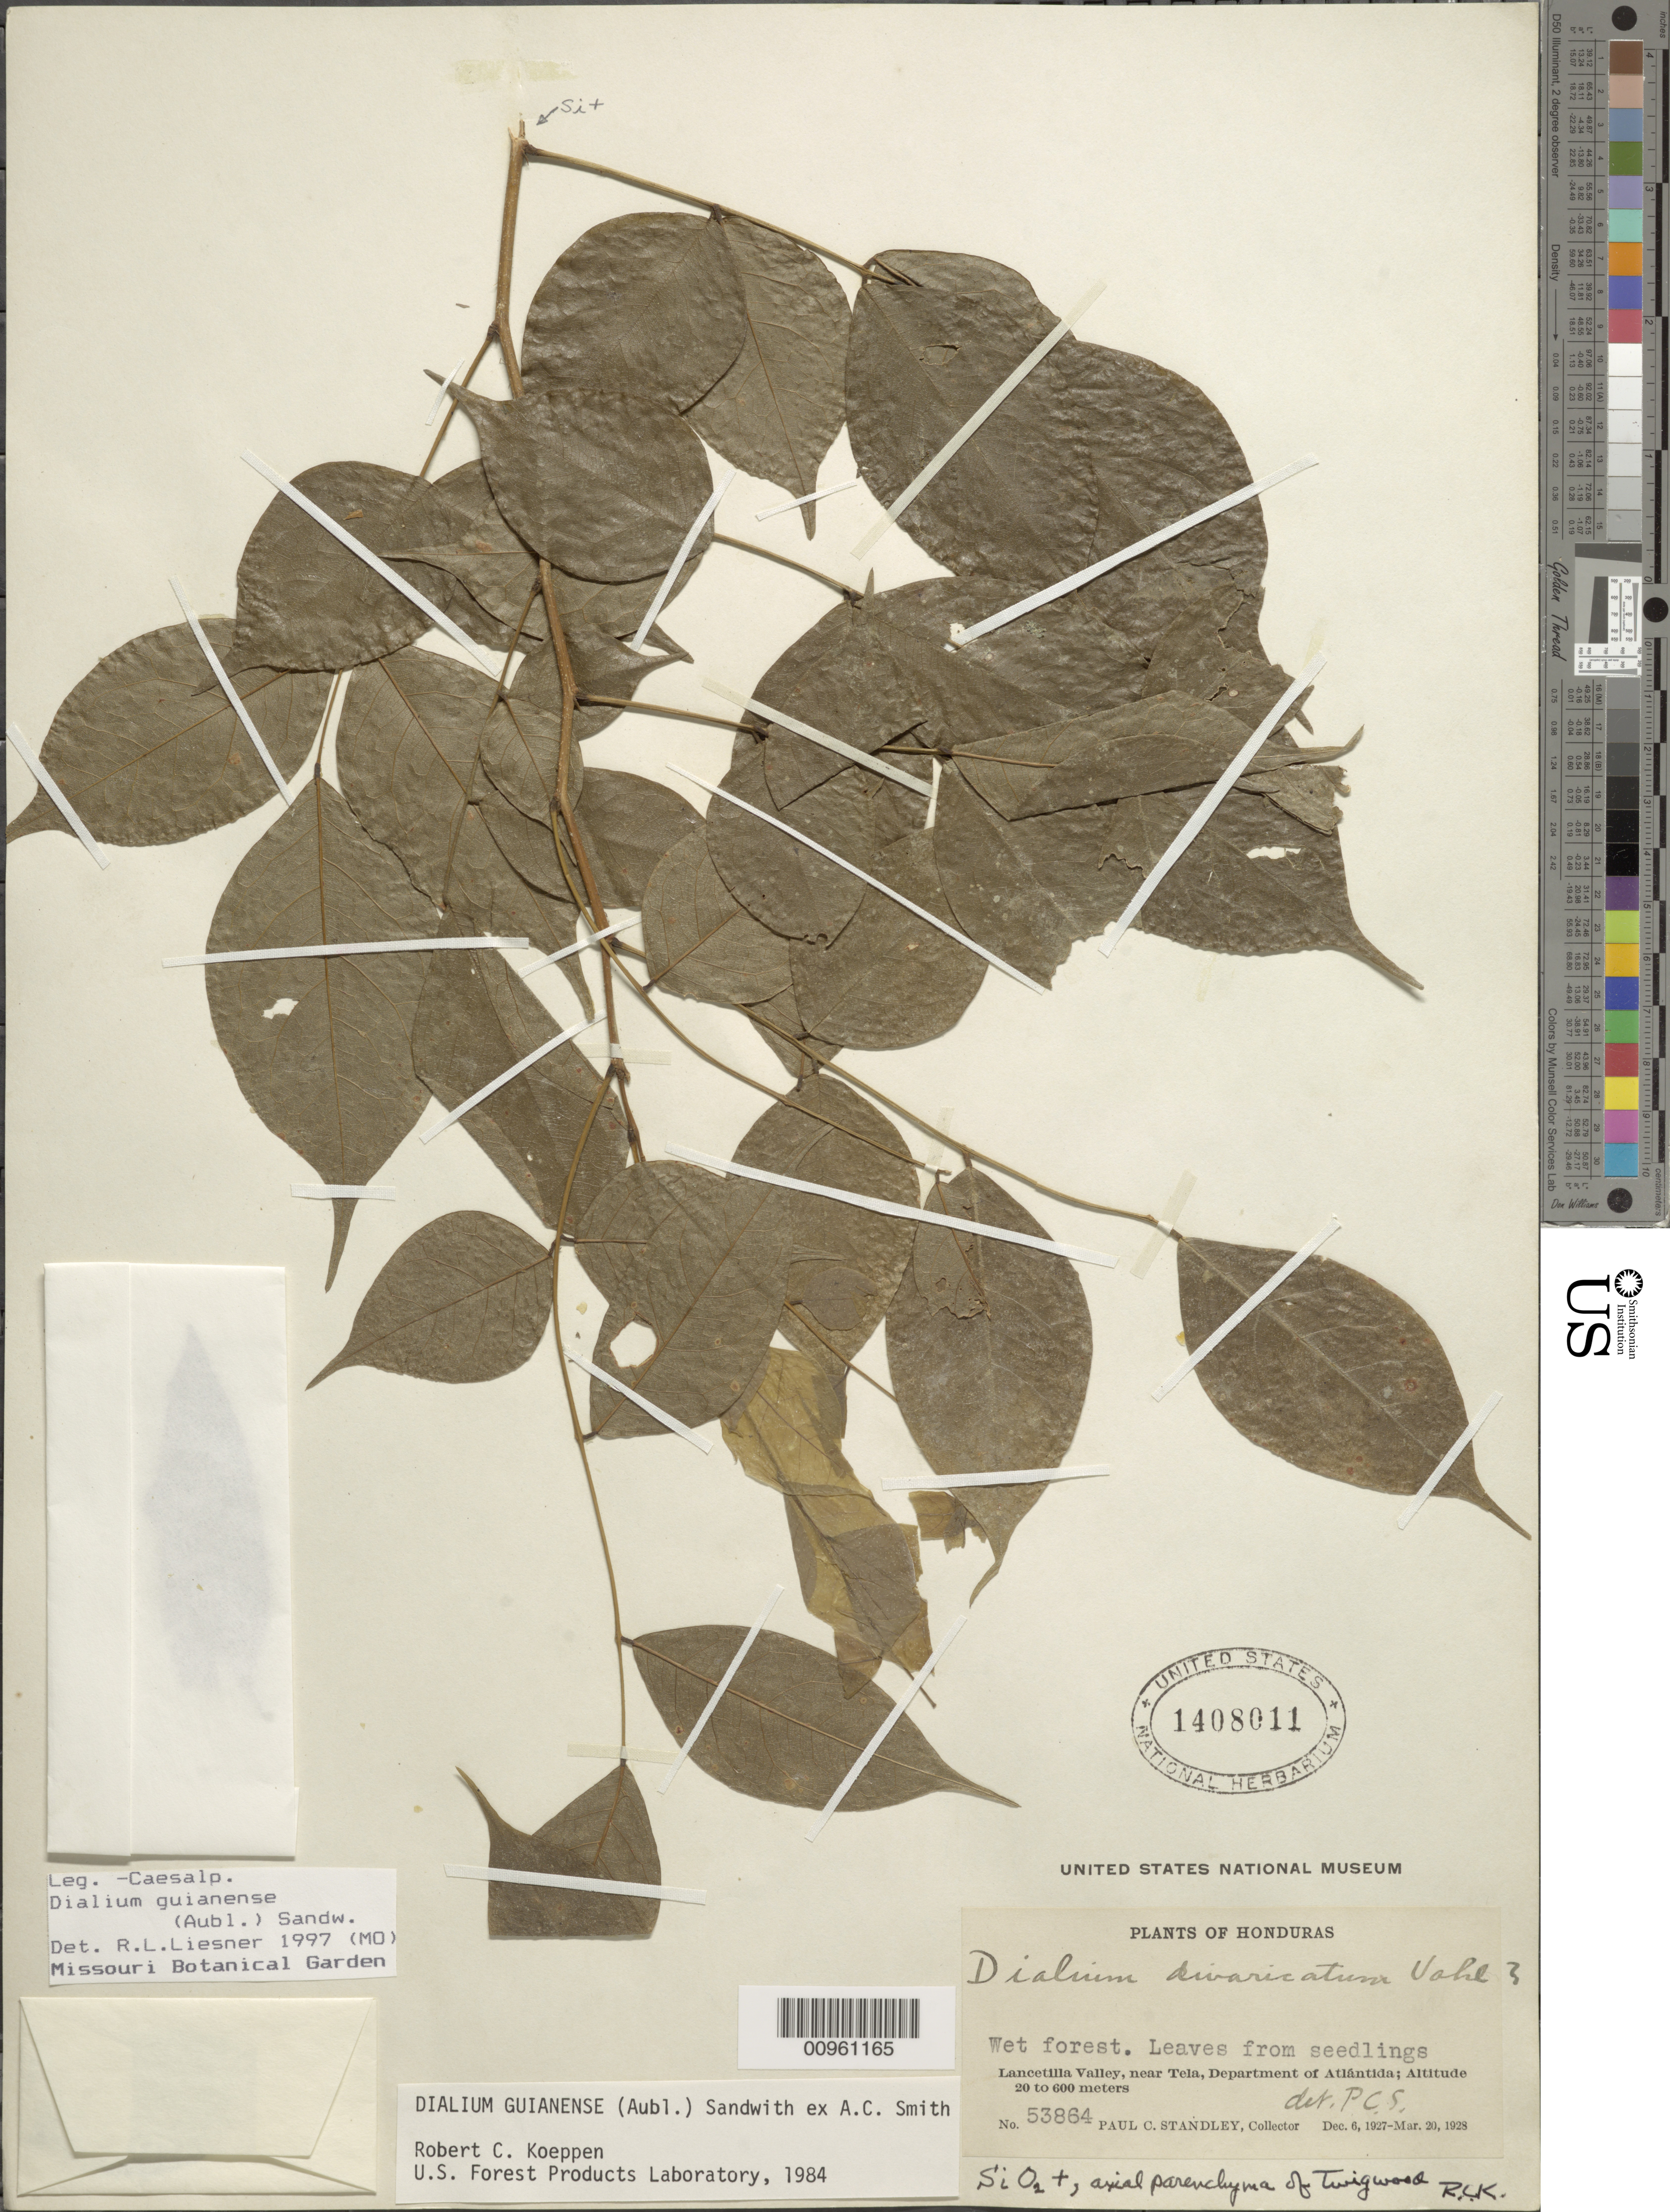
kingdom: Plantae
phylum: Tracheophyta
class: Magnoliopsida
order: Fabales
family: Fabaceae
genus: Dialium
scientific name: Dialium guianense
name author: (Aubl.) Sandwith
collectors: P. C. Standley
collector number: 53864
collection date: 1927-12-06/1928-03-20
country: Honduras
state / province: Atlántida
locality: Lancetilla Valley, near Tela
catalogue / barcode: US 1408011